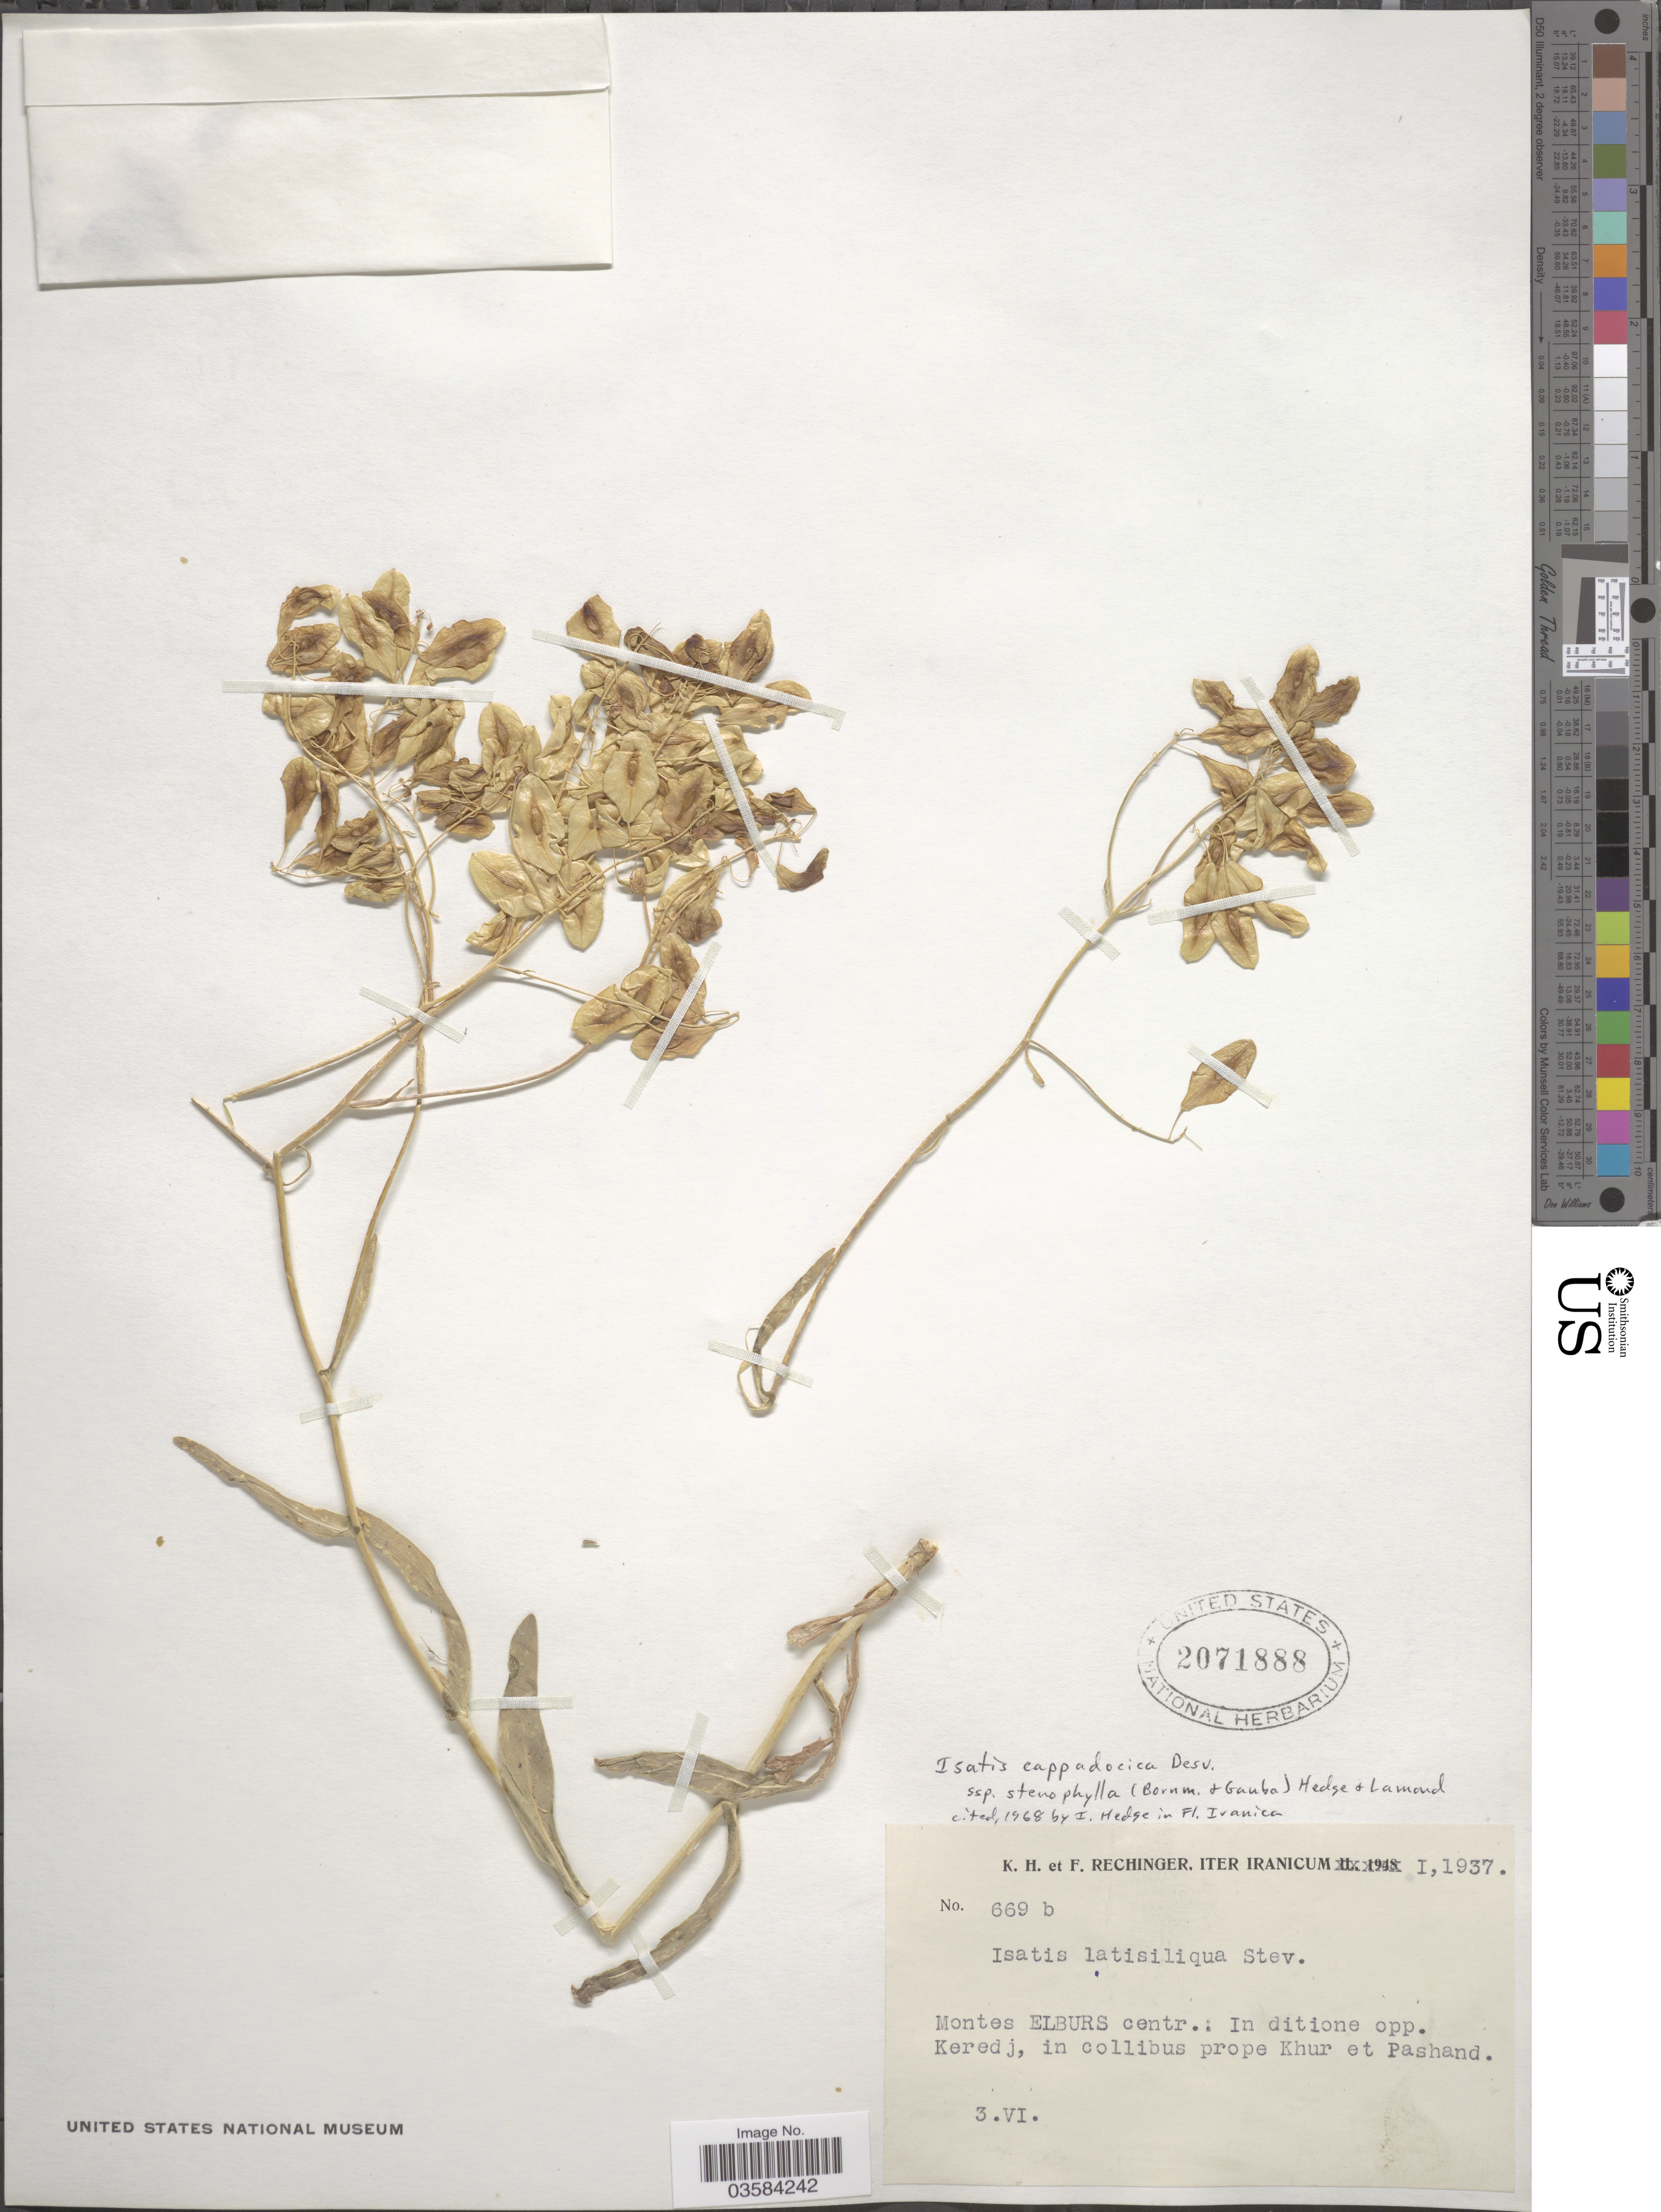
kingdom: Plantae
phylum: Tracheophyta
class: Magnoliopsida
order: Brassicales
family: Brassicaceae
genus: Isatis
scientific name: Isatis cappadocica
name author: Desv.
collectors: K. H. Rechinger & F. Rechinger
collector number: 669b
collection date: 1937-06-03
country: Iran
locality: Montes Elburs centr.: In ditione opp. Keredj, in collibus prope Khur et Pashand.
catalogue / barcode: US 2071888